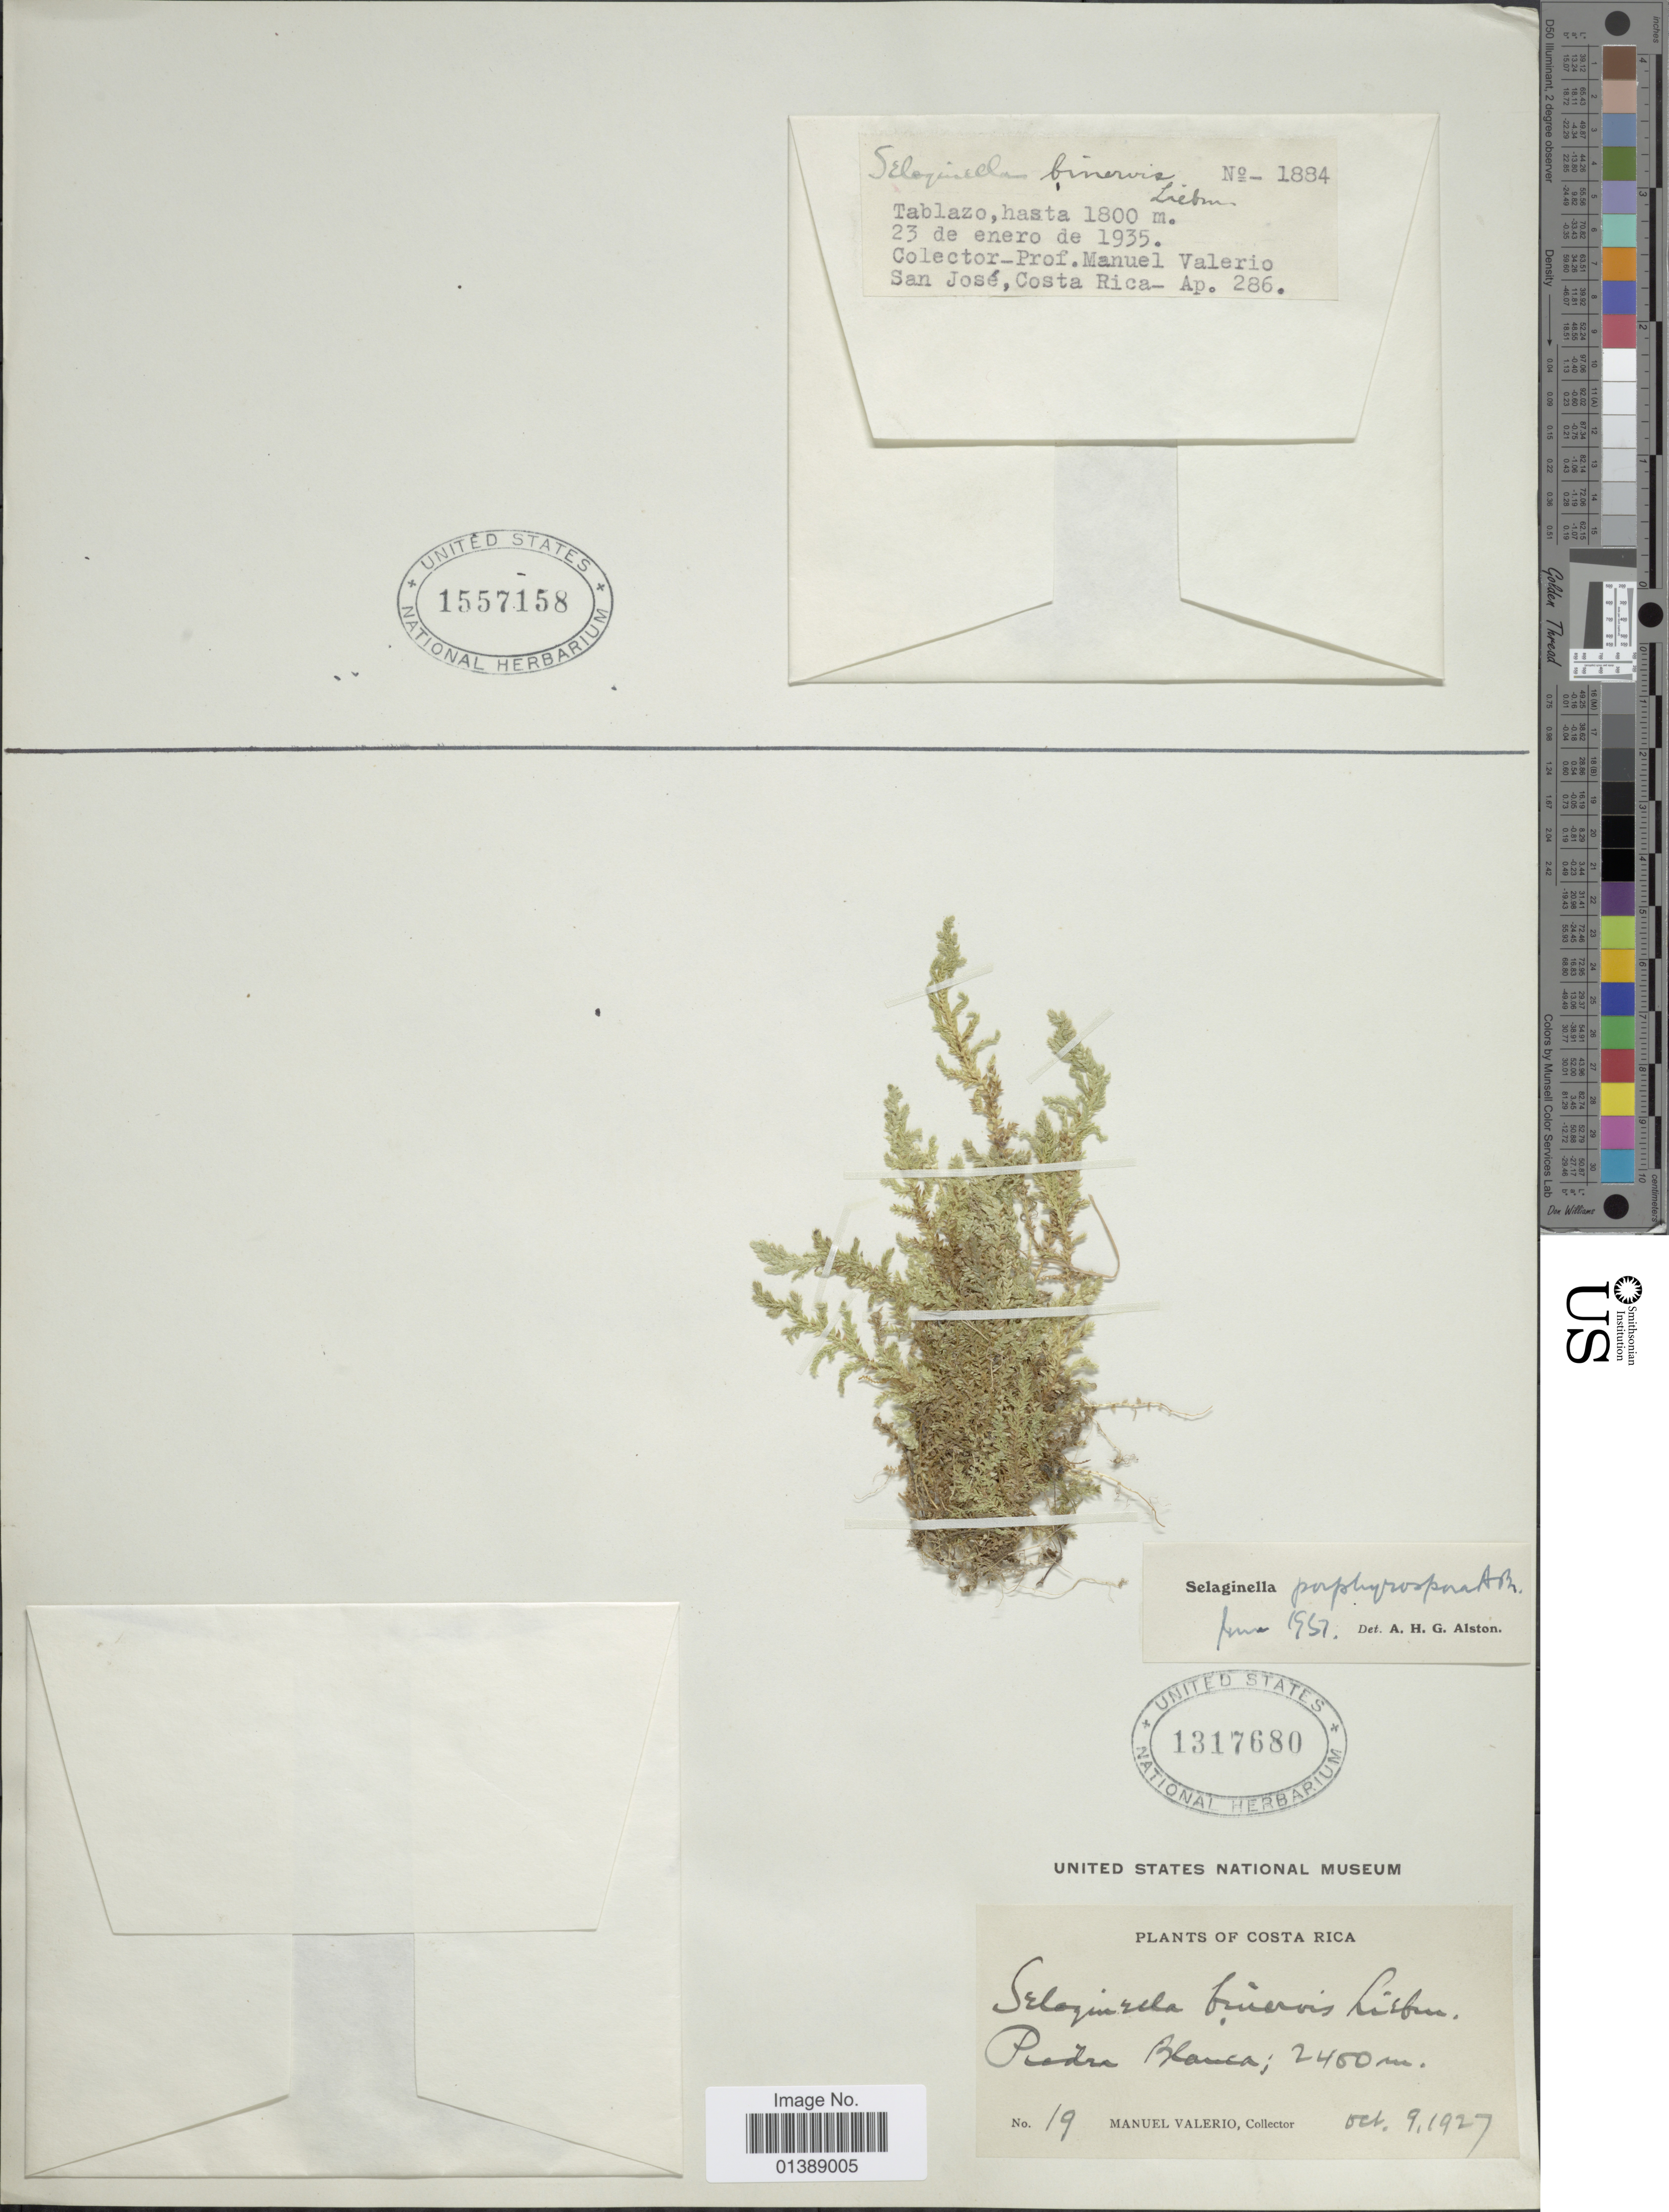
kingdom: Plantae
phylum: Tracheophyta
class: Lycopodiopsida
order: Selaginellales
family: Selaginellaceae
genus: Selaginella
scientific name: Selaginella porphyrospora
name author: A. Braun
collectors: M. Valerio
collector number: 19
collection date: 1927-10-09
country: Costa Rica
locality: Piedra Blanca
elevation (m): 2450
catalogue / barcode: US 1317680